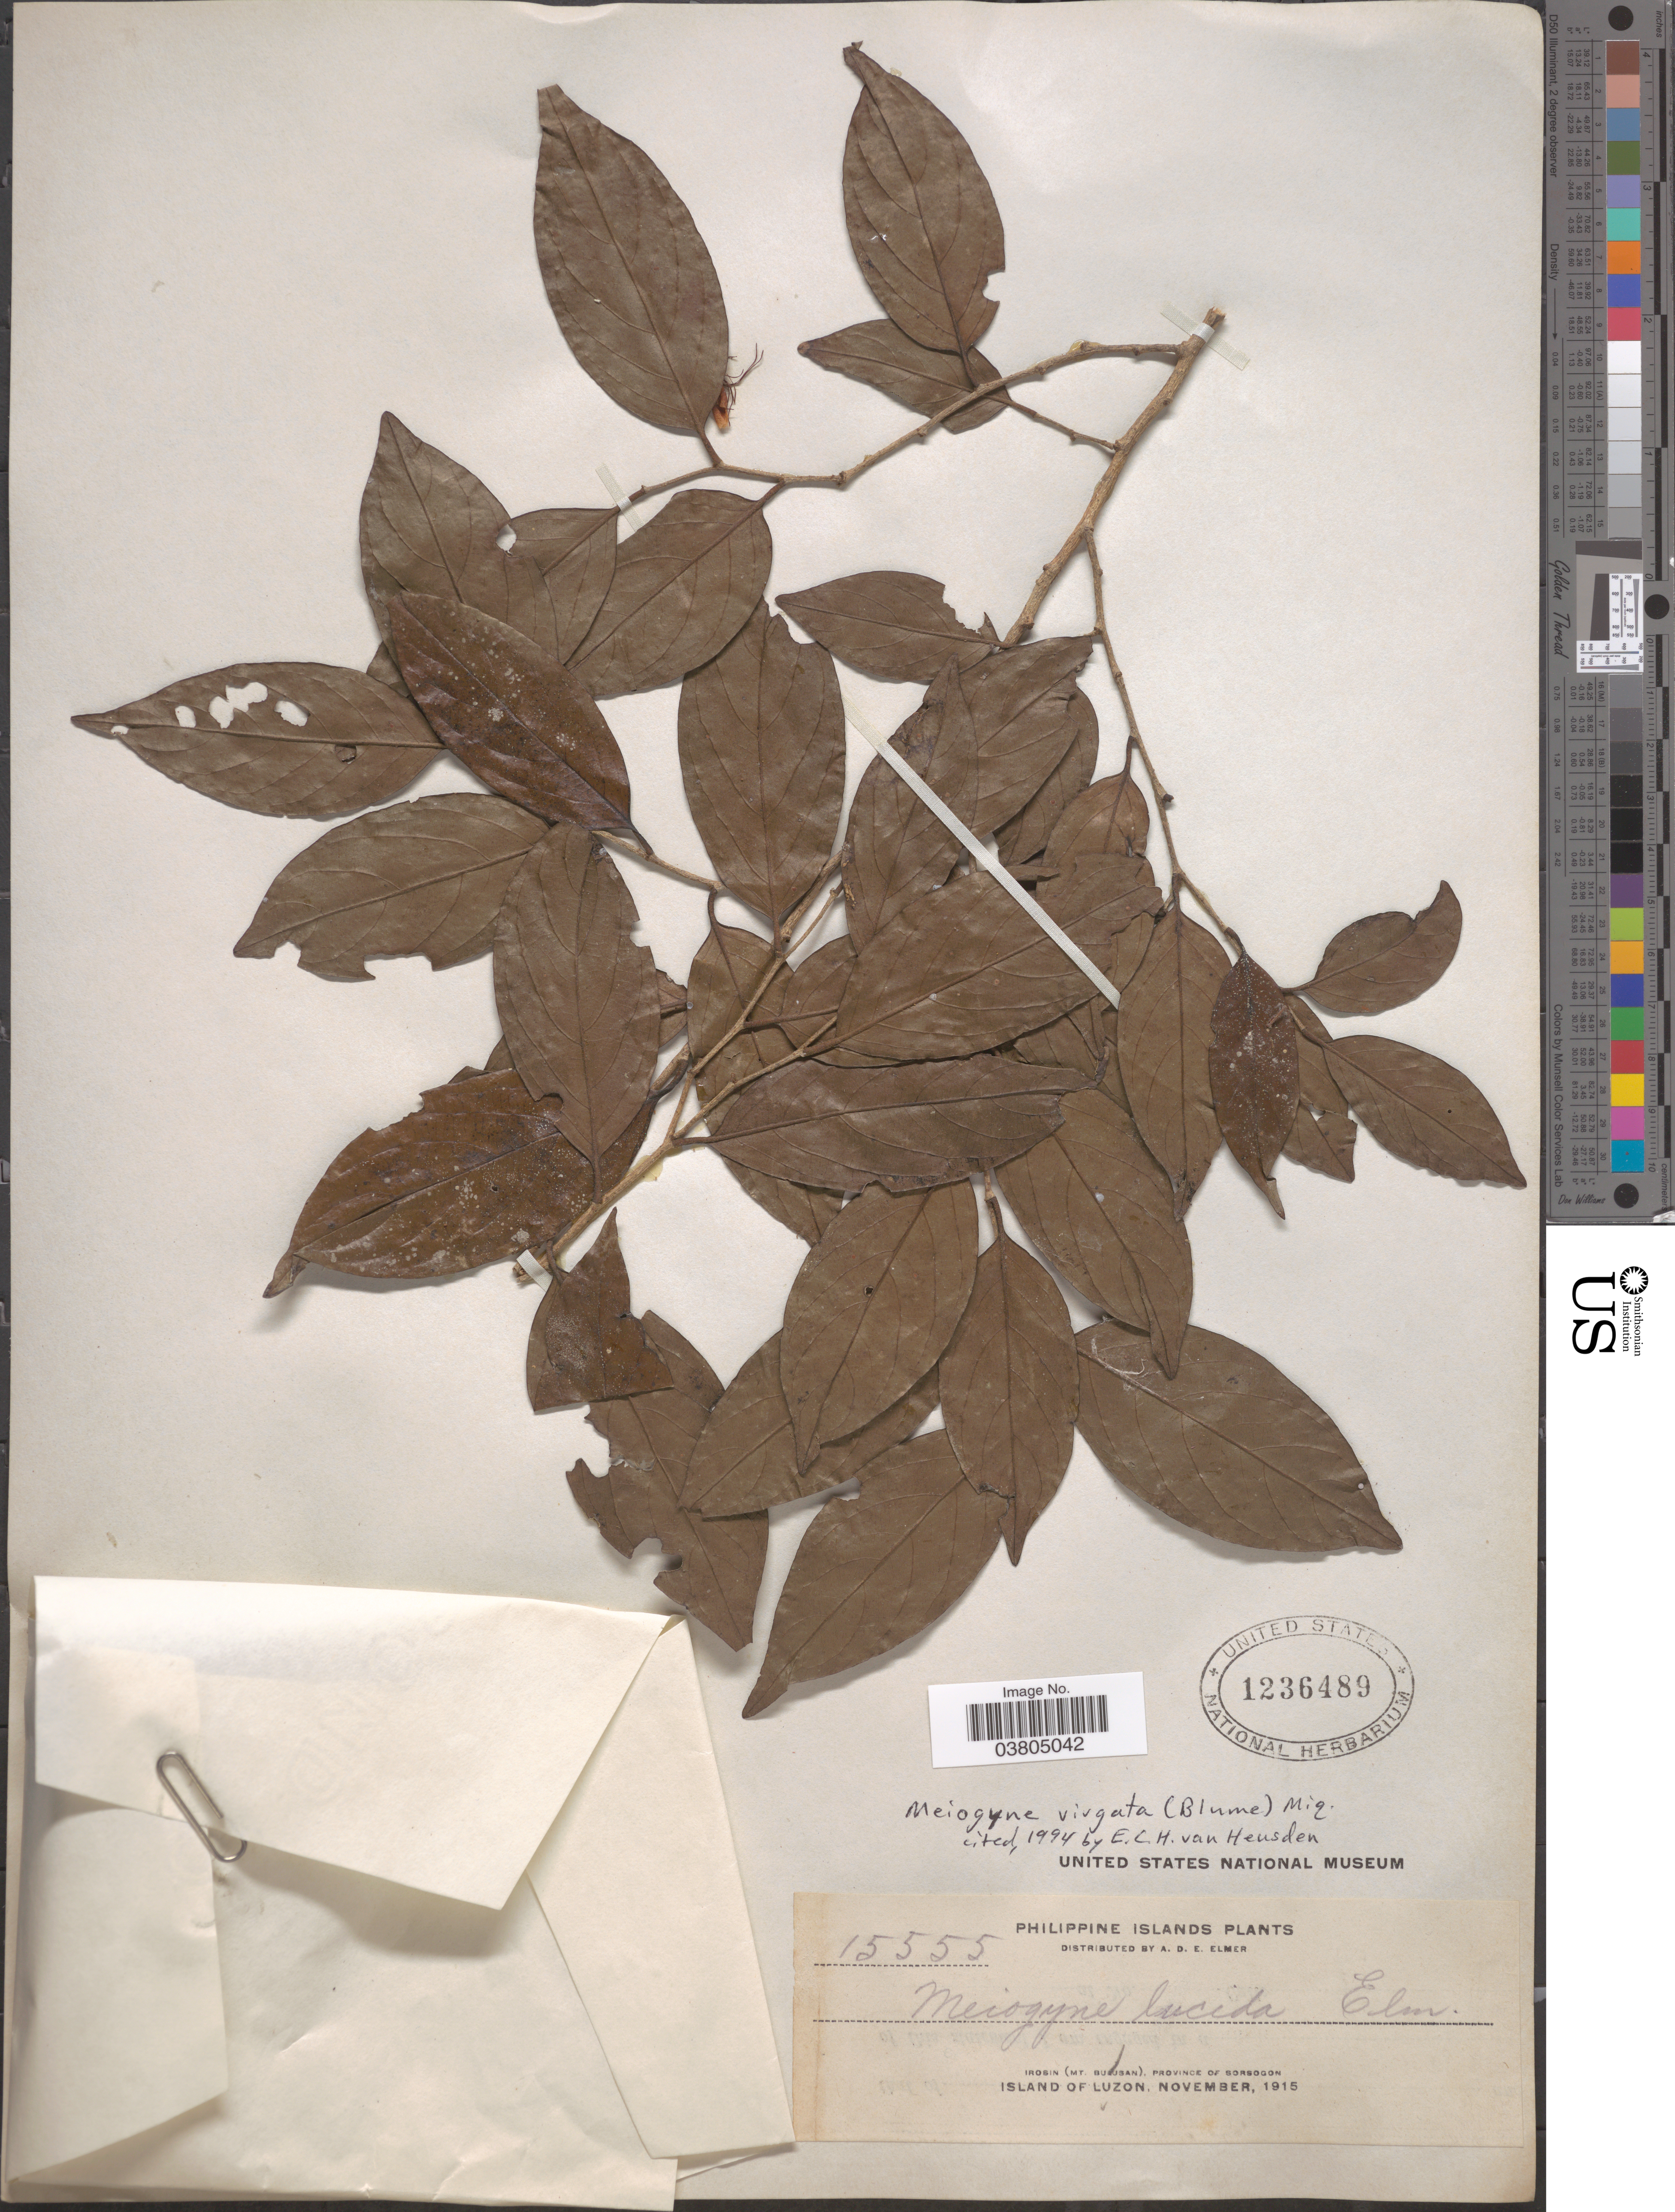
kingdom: Plantae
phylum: Tracheophyta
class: Magnoliopsida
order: Magnoliales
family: Annonaceae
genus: Meiogyne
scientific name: Meiogyne virgata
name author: (Blume) Miq.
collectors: A. D. E. Elmer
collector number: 15555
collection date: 1915-11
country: Philippines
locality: Philippine Islands. Irosin (Mt. Bulusan), Province of Sorsogon. Island of Luzon.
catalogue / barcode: US 1236489